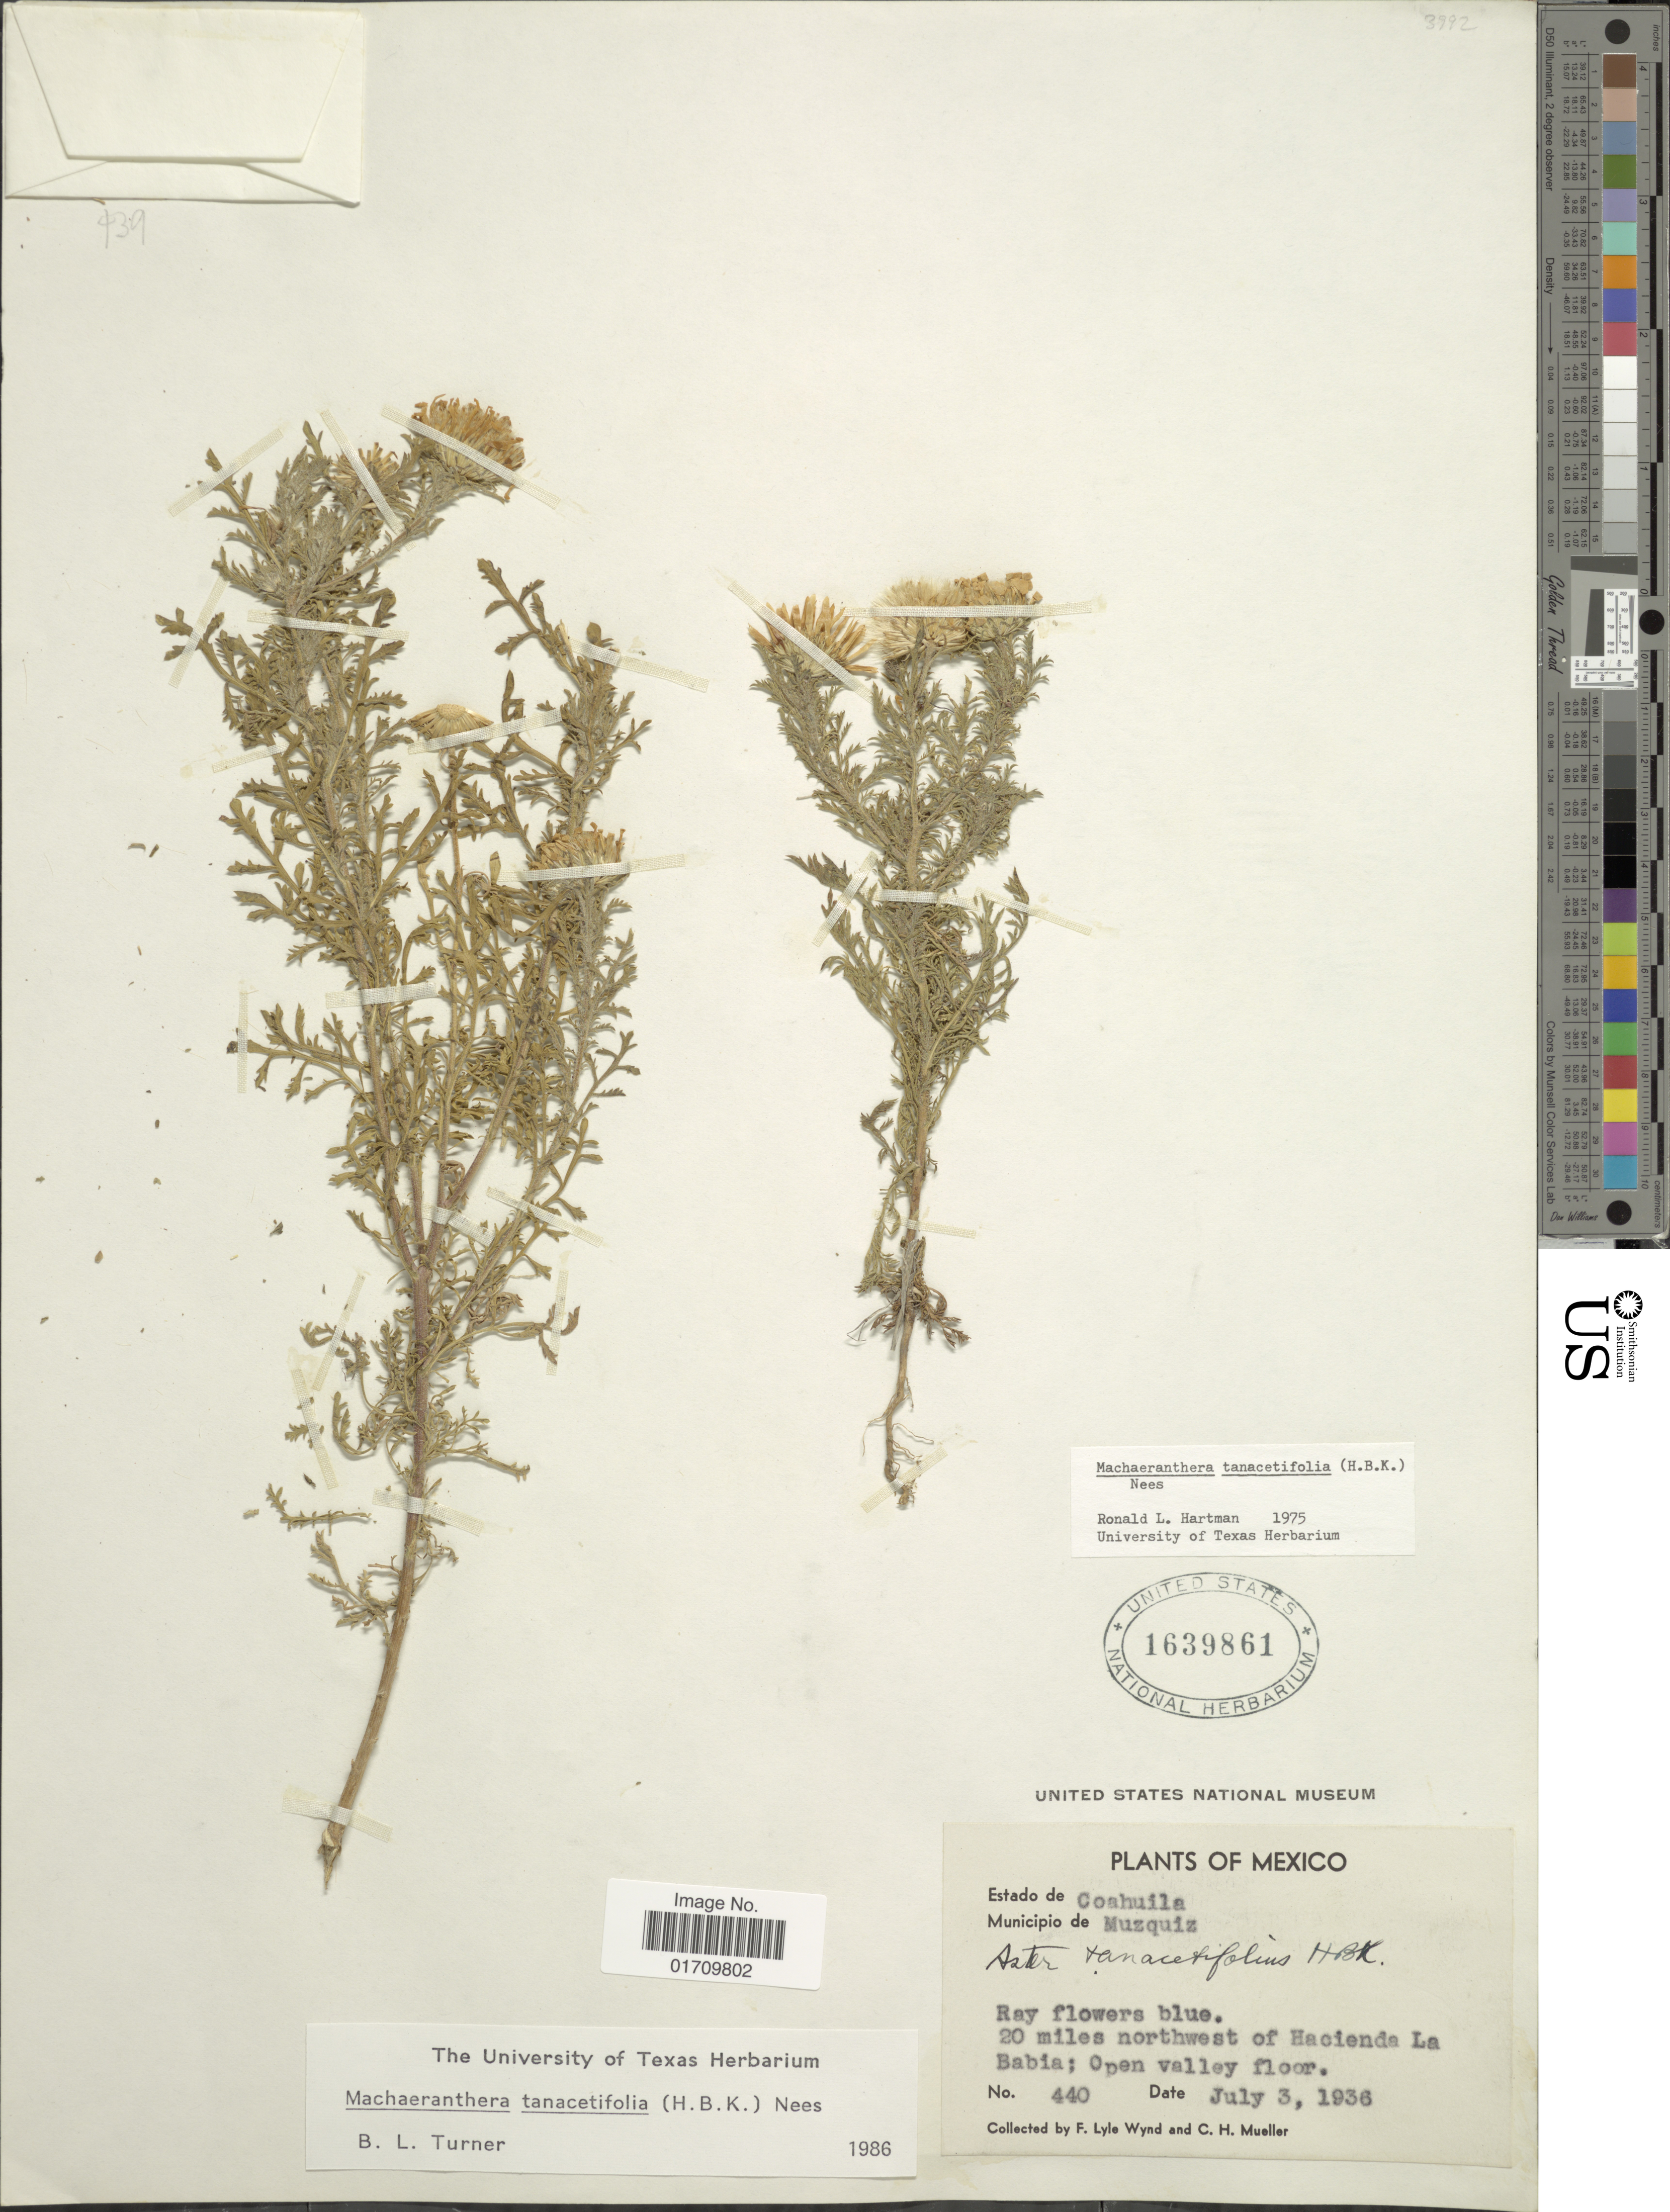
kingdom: Plantae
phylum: Tracheophyta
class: Magnoliopsida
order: Asterales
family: Asteraceae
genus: Machaeranthera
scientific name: Machaeranthera tanacetifolia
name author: (Kunth) Nees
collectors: F. L. Wynd & C. H. Mueller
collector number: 440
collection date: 1936-07-03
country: Mexico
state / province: Coahuila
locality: Municipio de Muzquiz, 20 miles northwest of Hacienda La Babia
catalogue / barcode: US 1639861